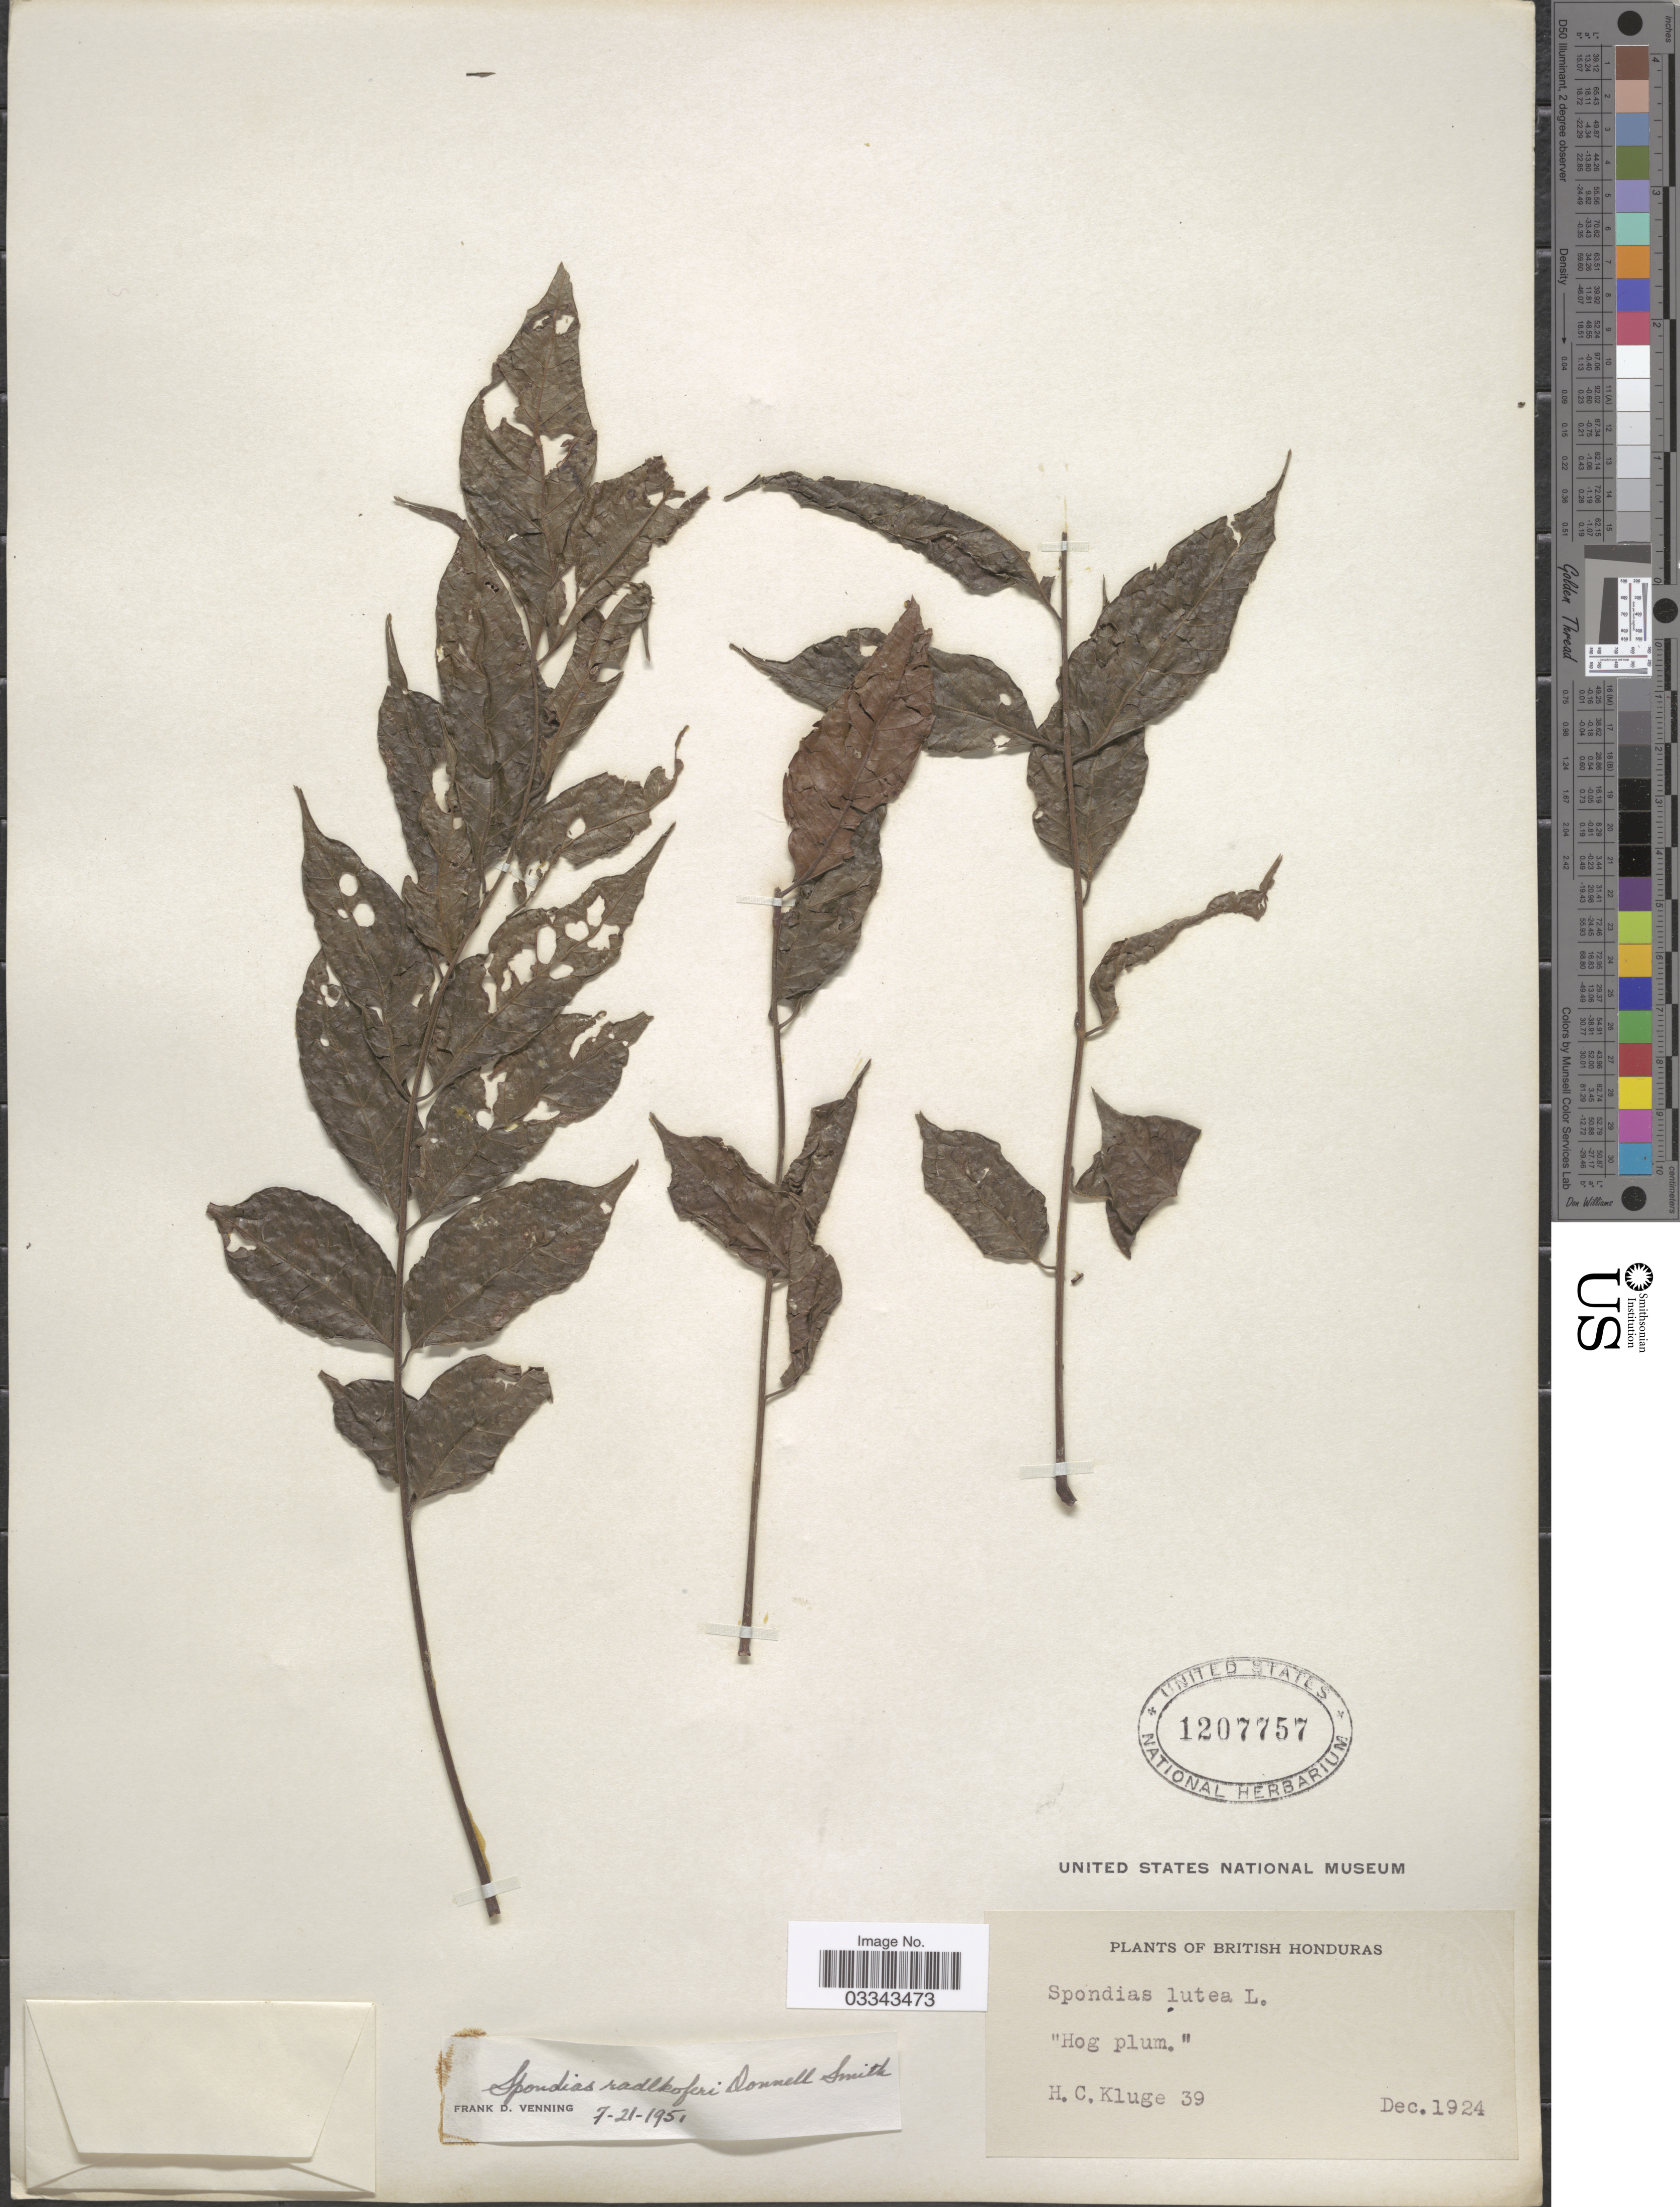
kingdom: Plantae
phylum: Tracheophyta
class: Magnoliopsida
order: Sapindales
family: Anacardiaceae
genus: Spondias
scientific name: Spondias radlkoferi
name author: Donn. Sm.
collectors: H. C. Kluge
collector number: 39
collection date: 1924-12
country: Belize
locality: British Honduras.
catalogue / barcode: US 1207757